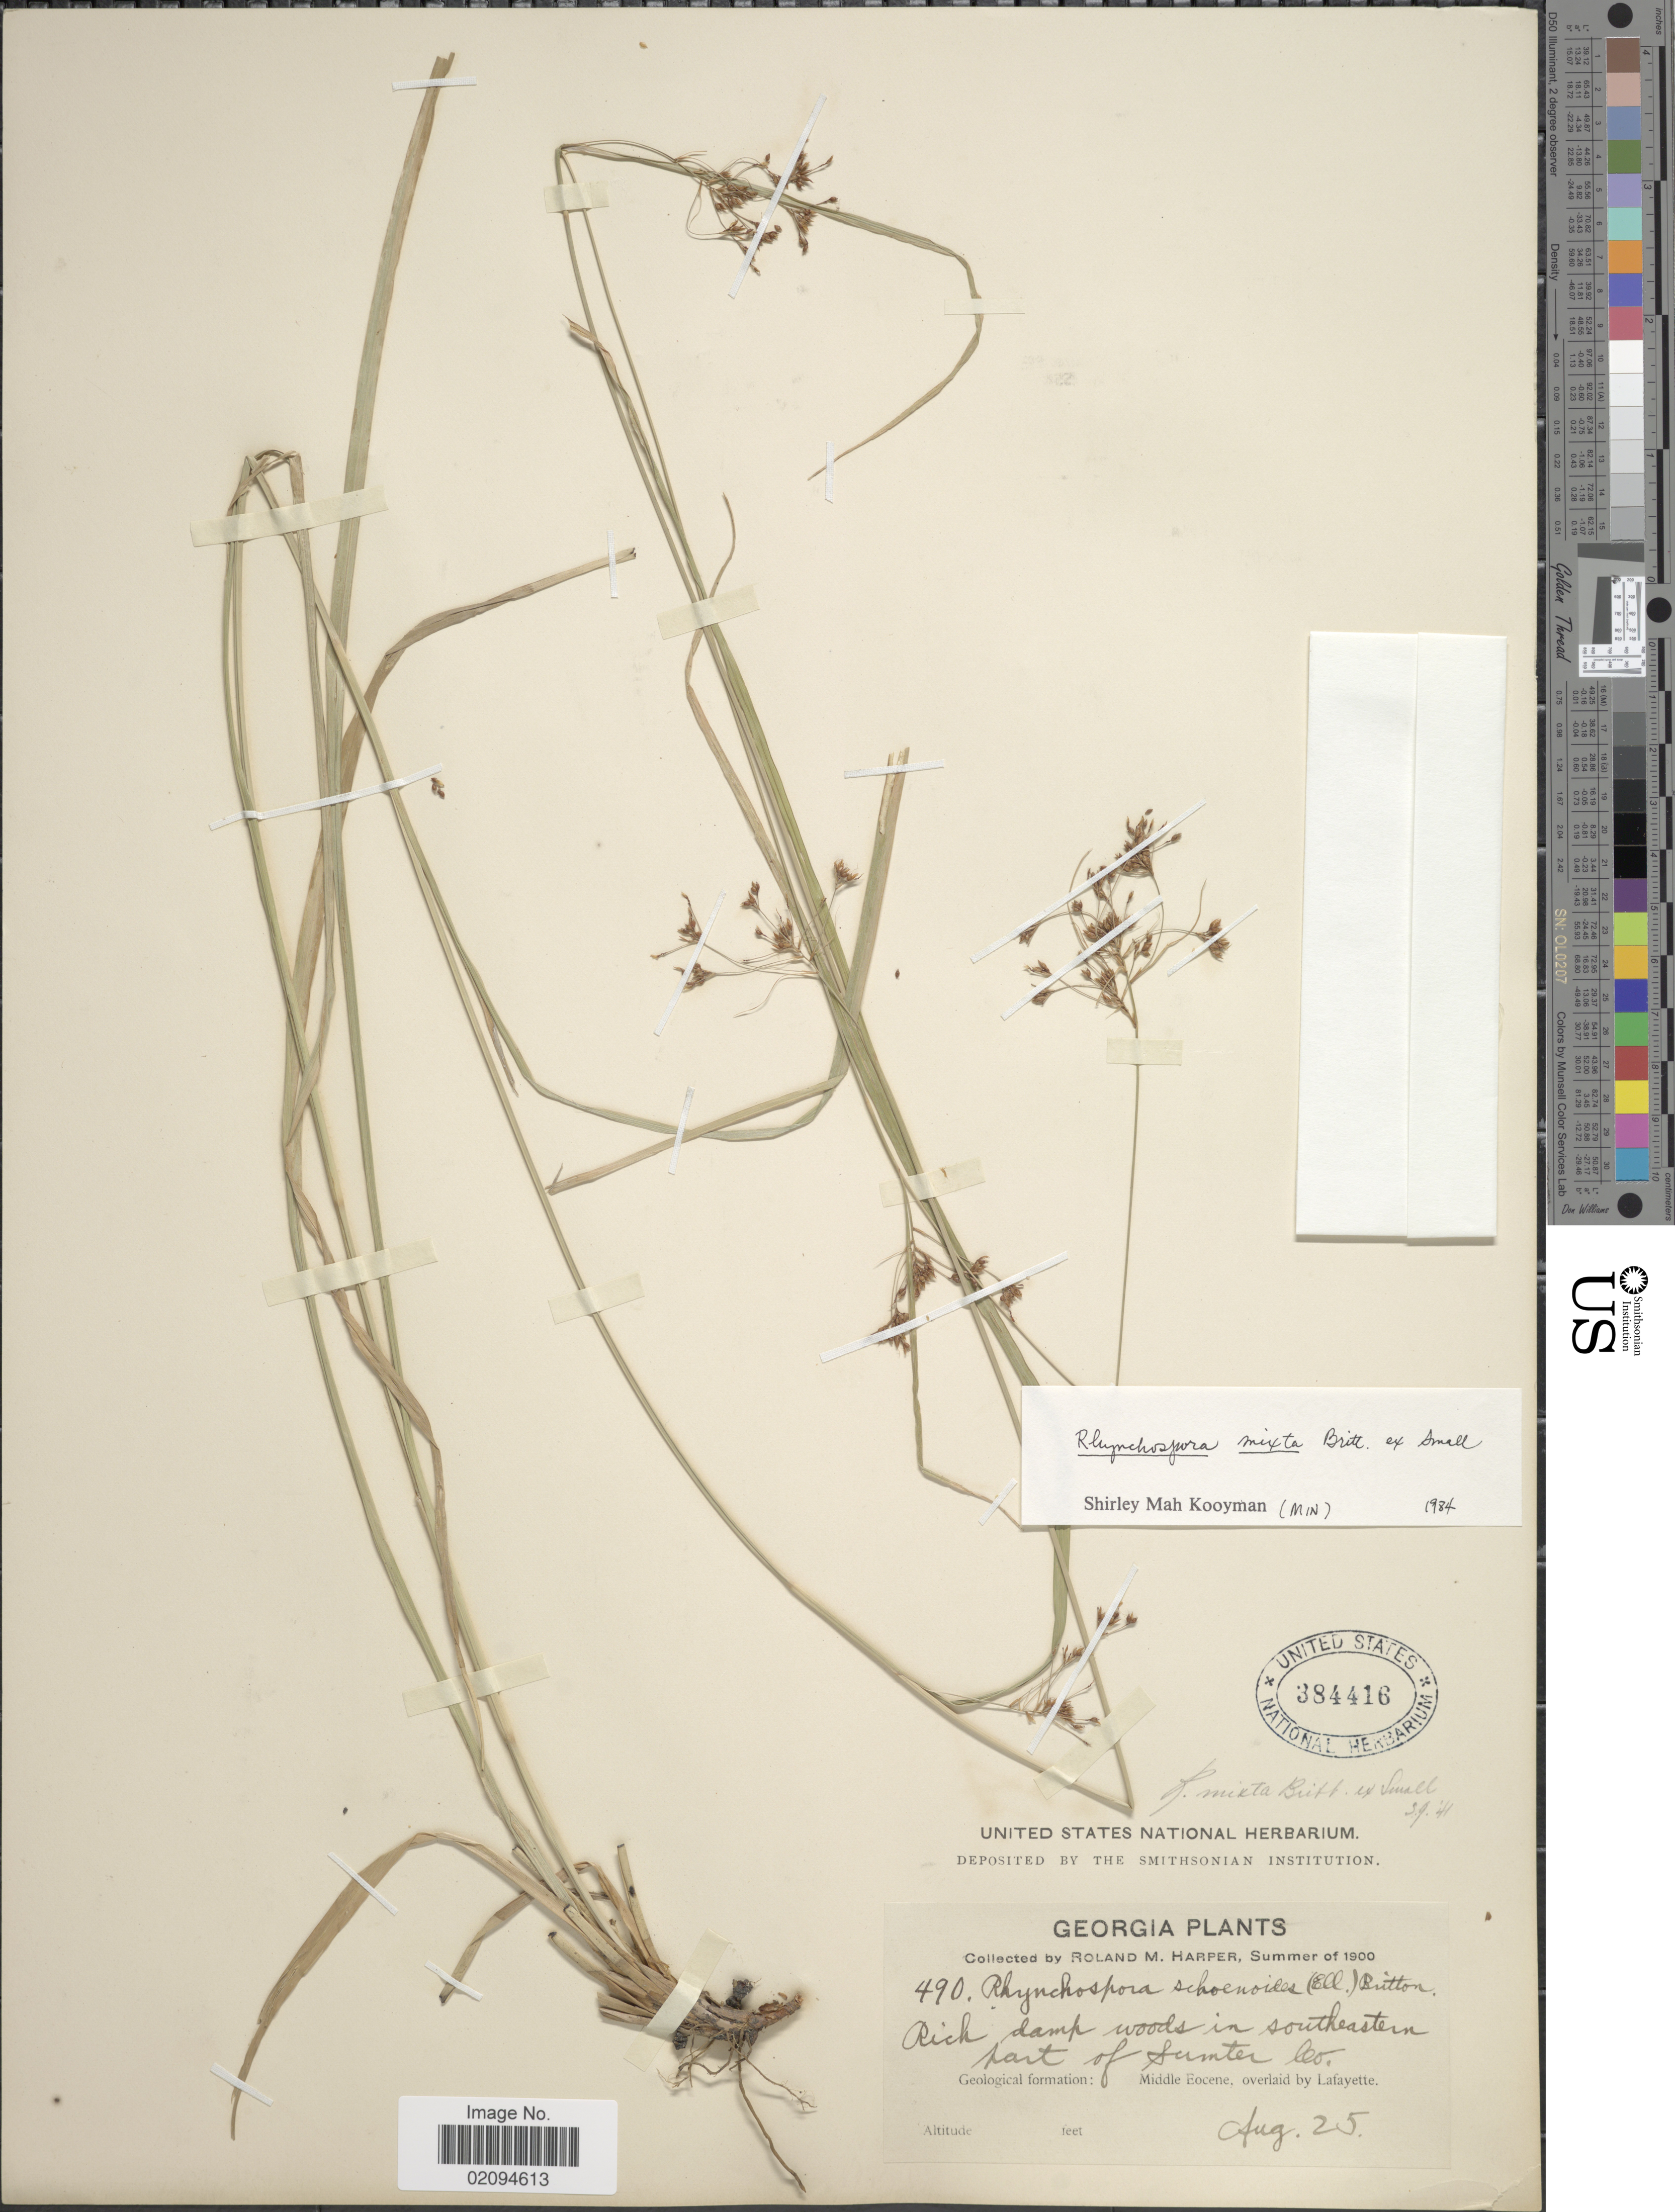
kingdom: Plantae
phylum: Tracheophyta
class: Liliopsida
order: Poales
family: Cyperaceae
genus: Rhynchospora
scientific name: Rhynchospora mixta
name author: Britton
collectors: R. M. Harper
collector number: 490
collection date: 1900-08-25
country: United States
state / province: Georgia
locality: Woods in southeastern part of Sumter Co. Geological formation: Middle Eocene: overlaid by Lafayette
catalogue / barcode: US 384416